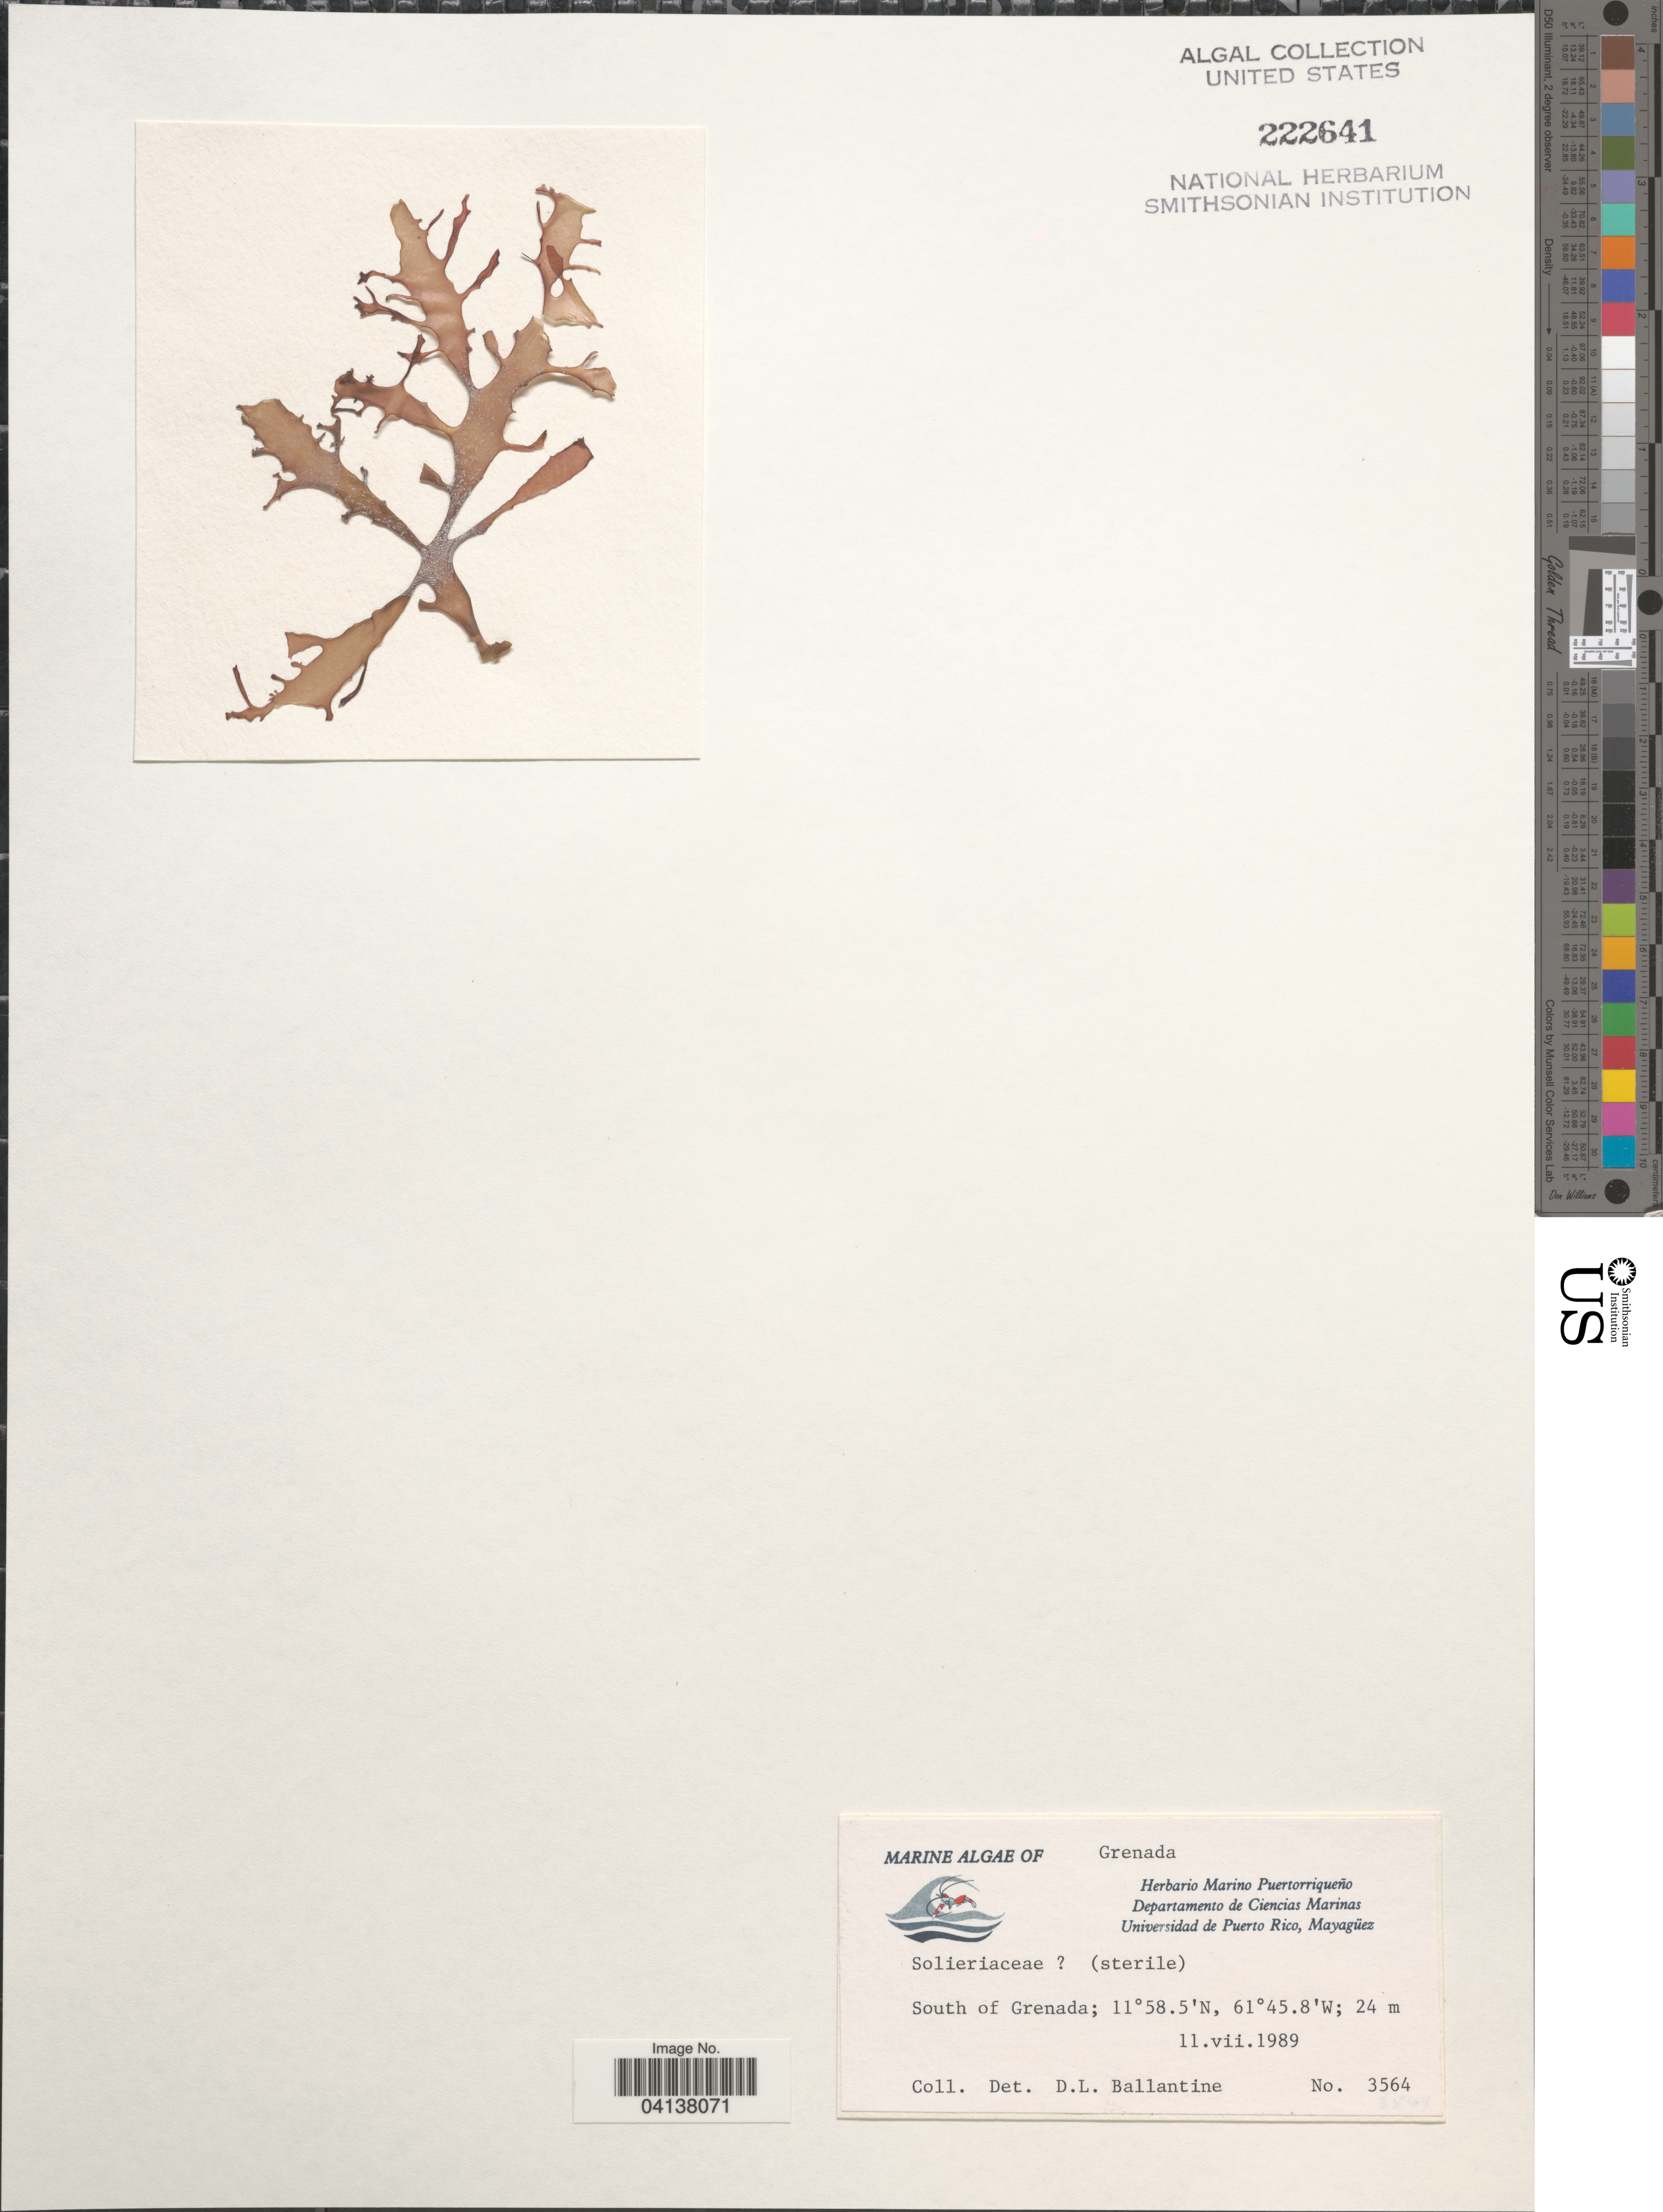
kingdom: Plantae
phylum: Rhodophyta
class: Florideophyceae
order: Gigartinales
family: Solieriaceae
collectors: D.L. Ballantine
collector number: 3564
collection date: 1989-07-11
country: Grenada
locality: South of Grenada.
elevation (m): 24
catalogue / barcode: US 222641